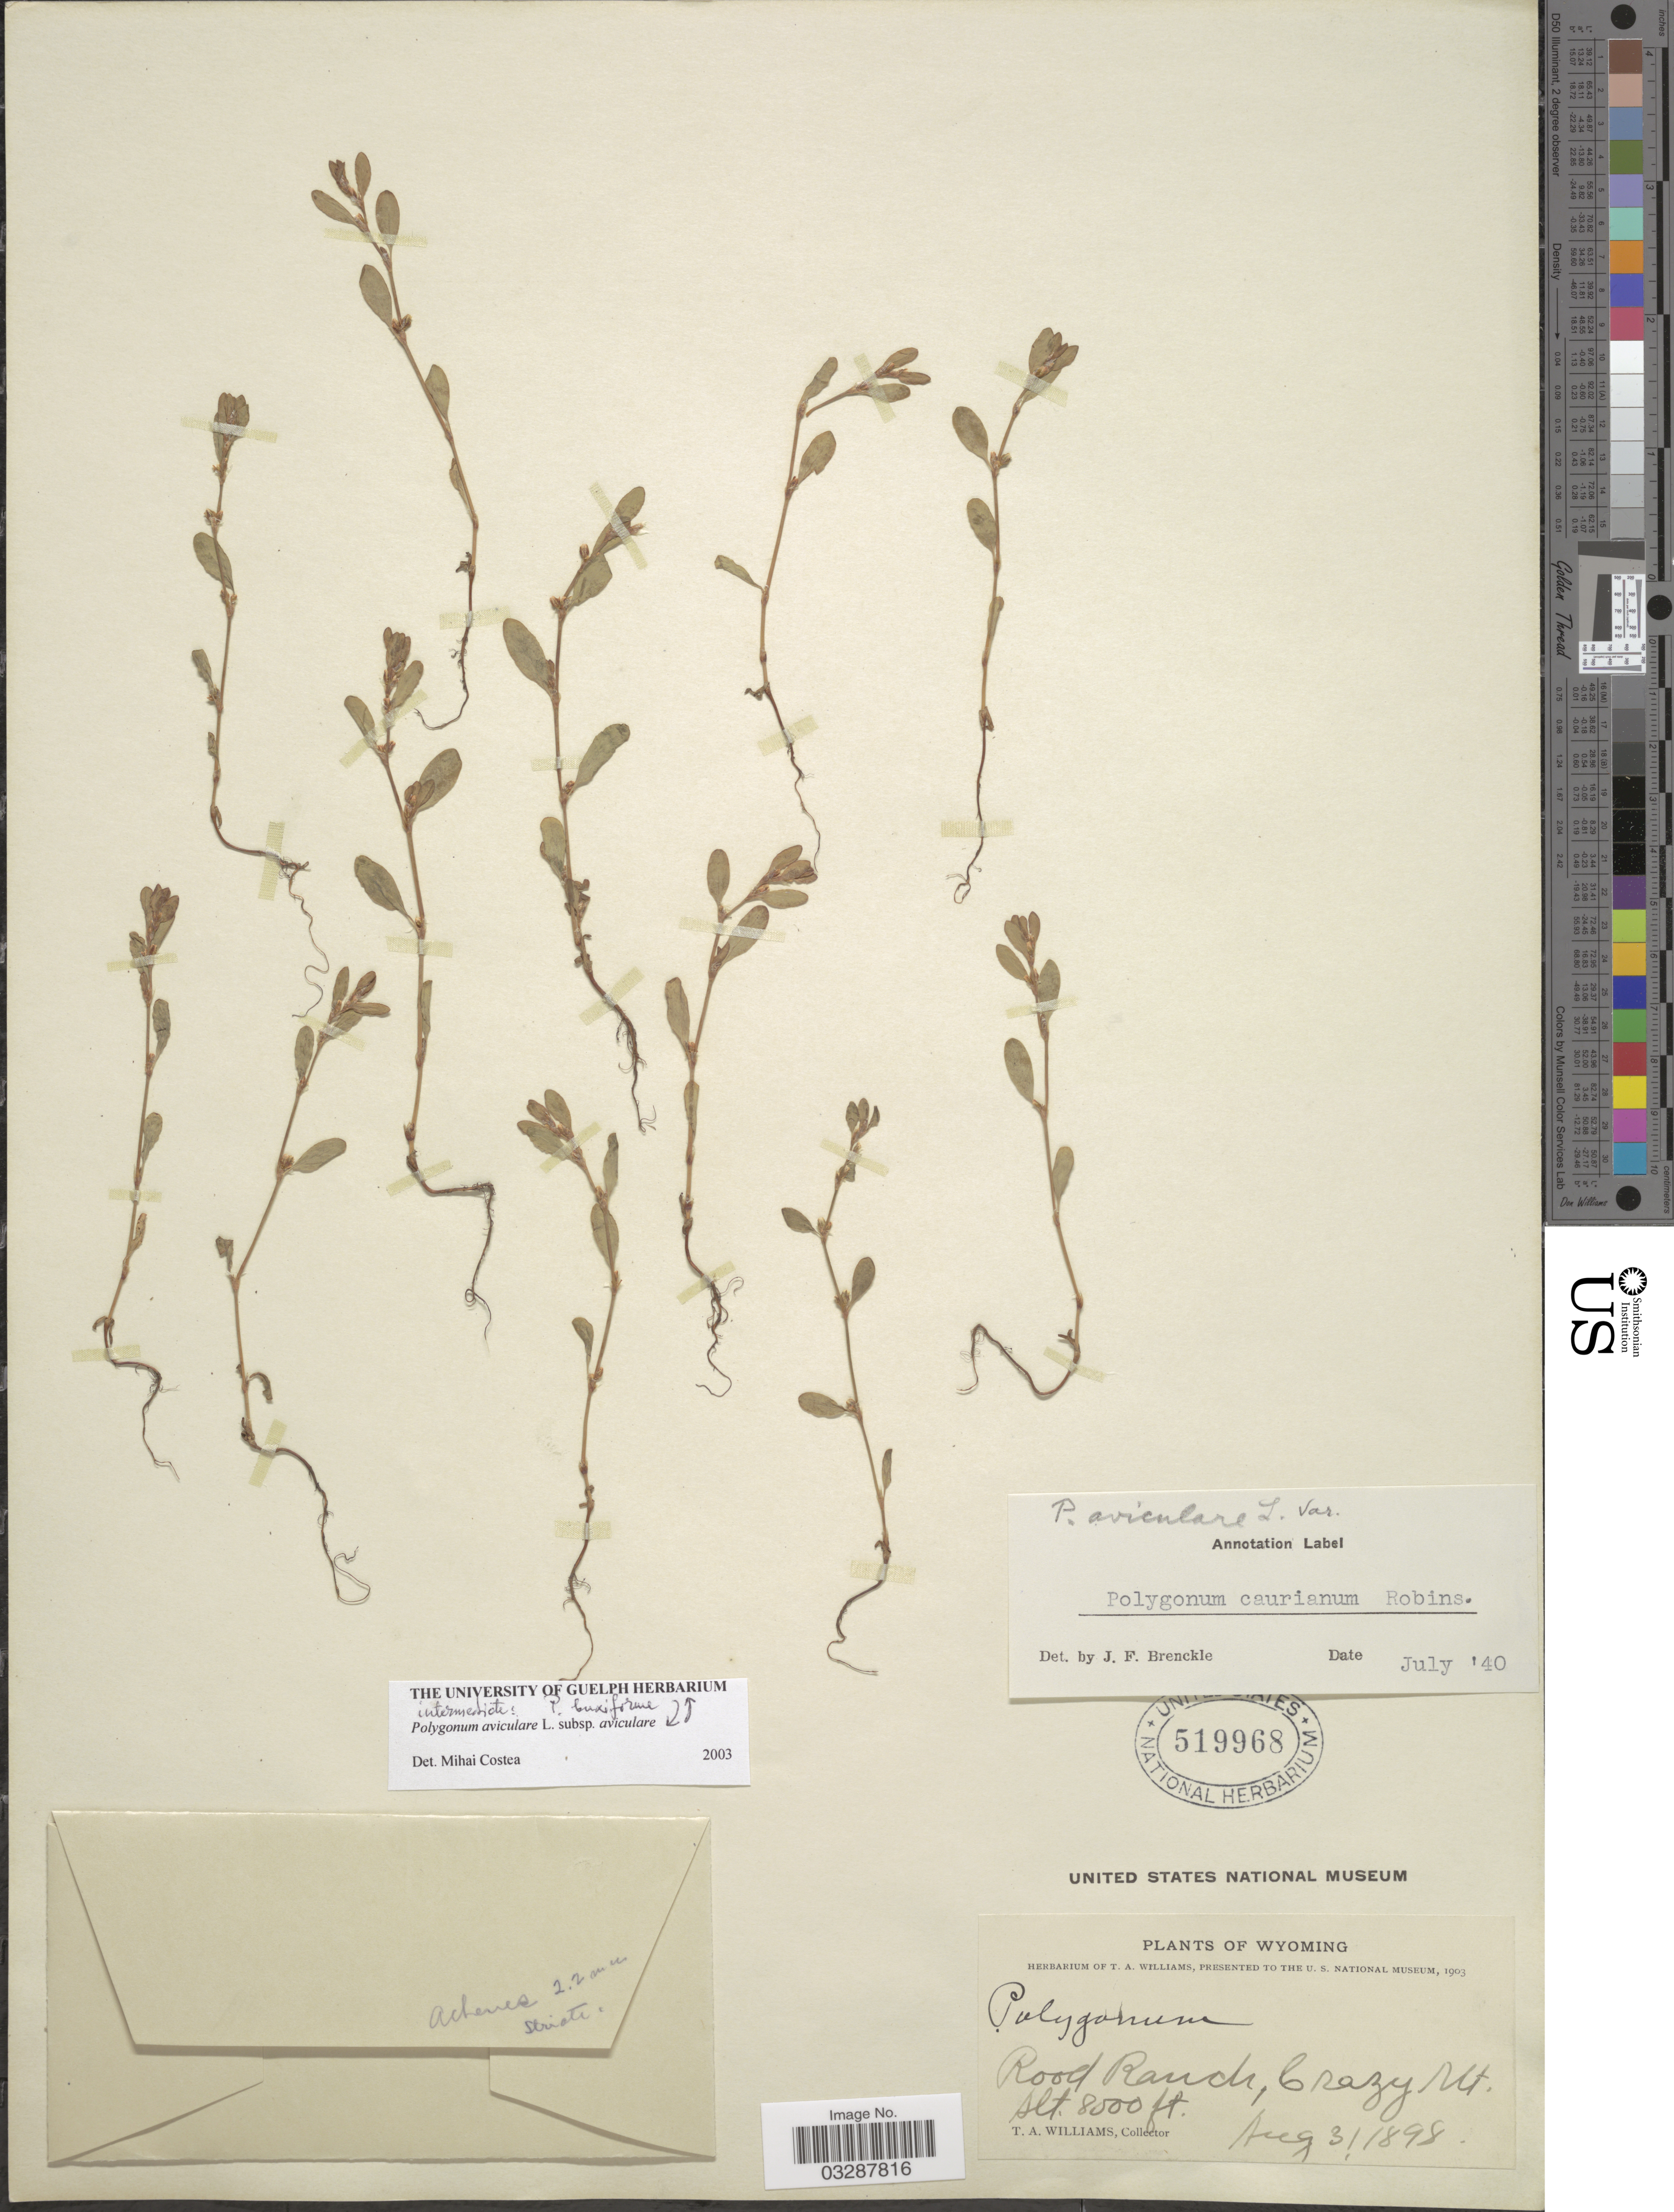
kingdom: Plantae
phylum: Tracheophyta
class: Magnoliopsida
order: Caryophyllales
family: Polygonaceae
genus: Polygonum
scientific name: Polygonum aviculare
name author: L.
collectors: T. Williams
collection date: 1898-08-31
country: United States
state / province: Wyoming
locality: Rood Ranch, Crazy Mt.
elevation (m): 2438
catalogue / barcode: US 519968